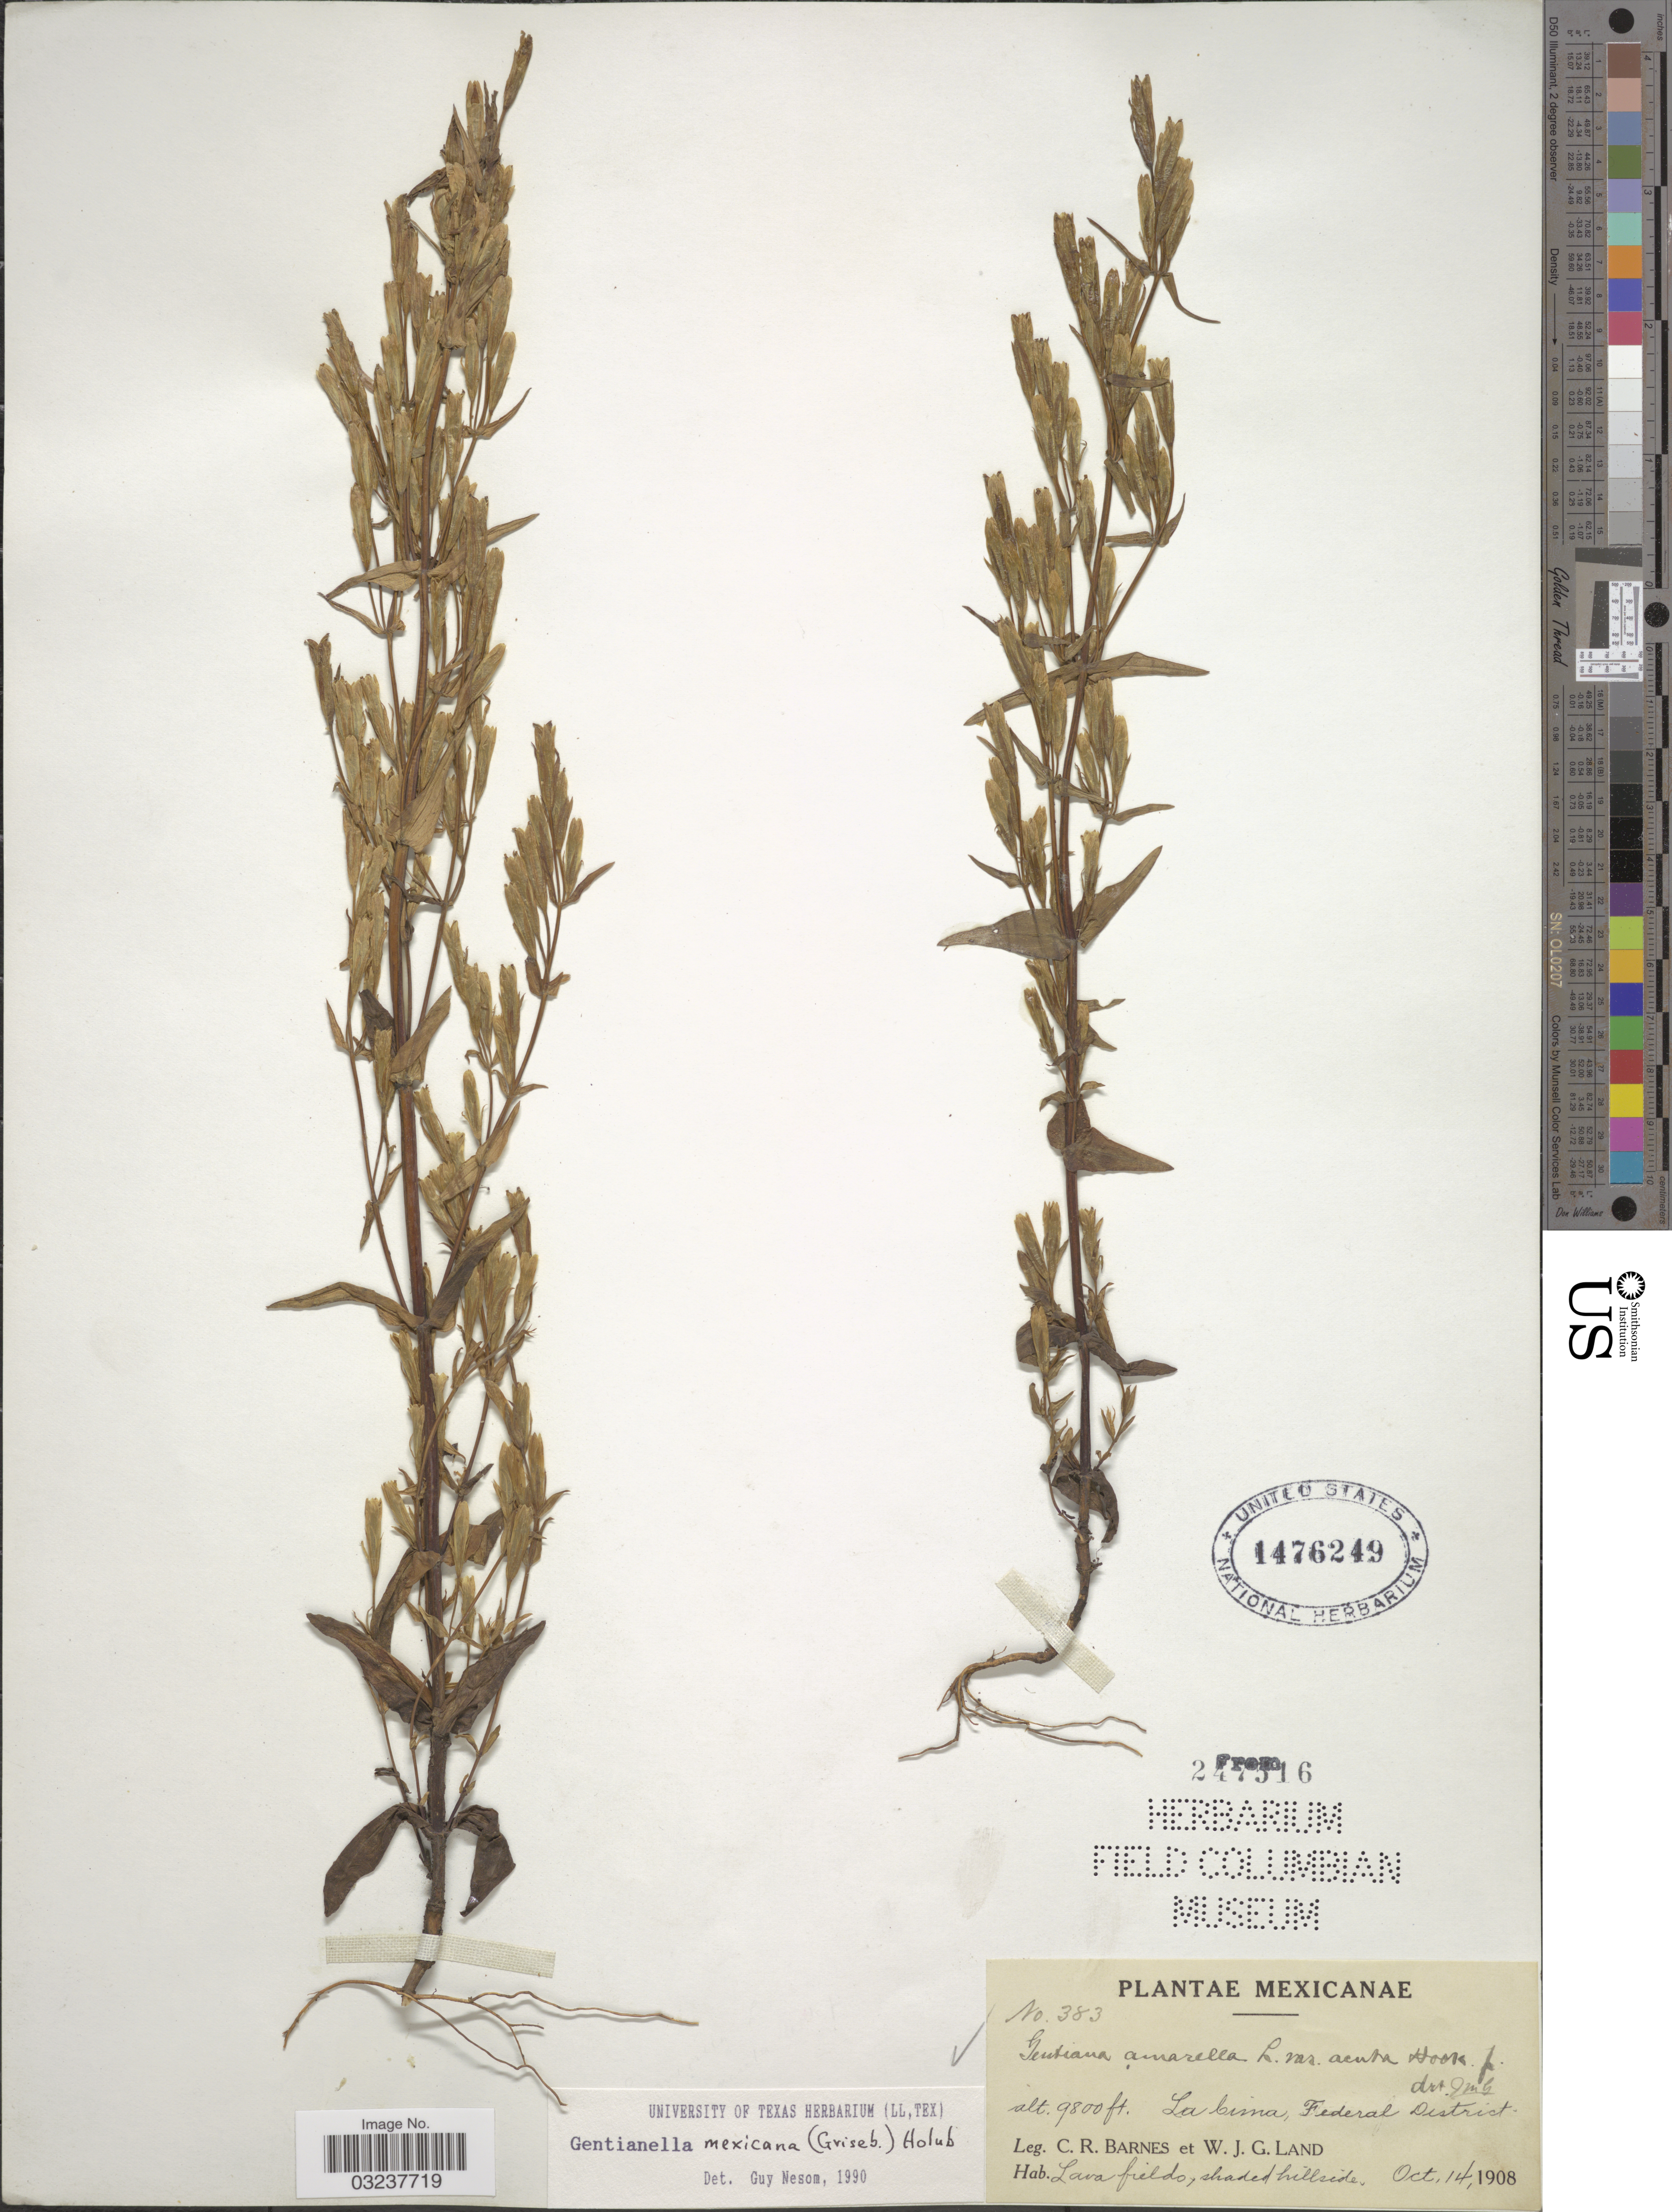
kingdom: Plantae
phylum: Tracheophyta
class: Magnoliopsida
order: Gentianales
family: Gentianaceae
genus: Gentianella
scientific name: Gentianella mexicana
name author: (Griseb.) Holub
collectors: C. R. Barnes & W. J. G. Land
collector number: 383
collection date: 1908-10-14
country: Mexico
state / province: Distrito Federal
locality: La Cima, Federal District.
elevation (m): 2987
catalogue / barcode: US 1476249